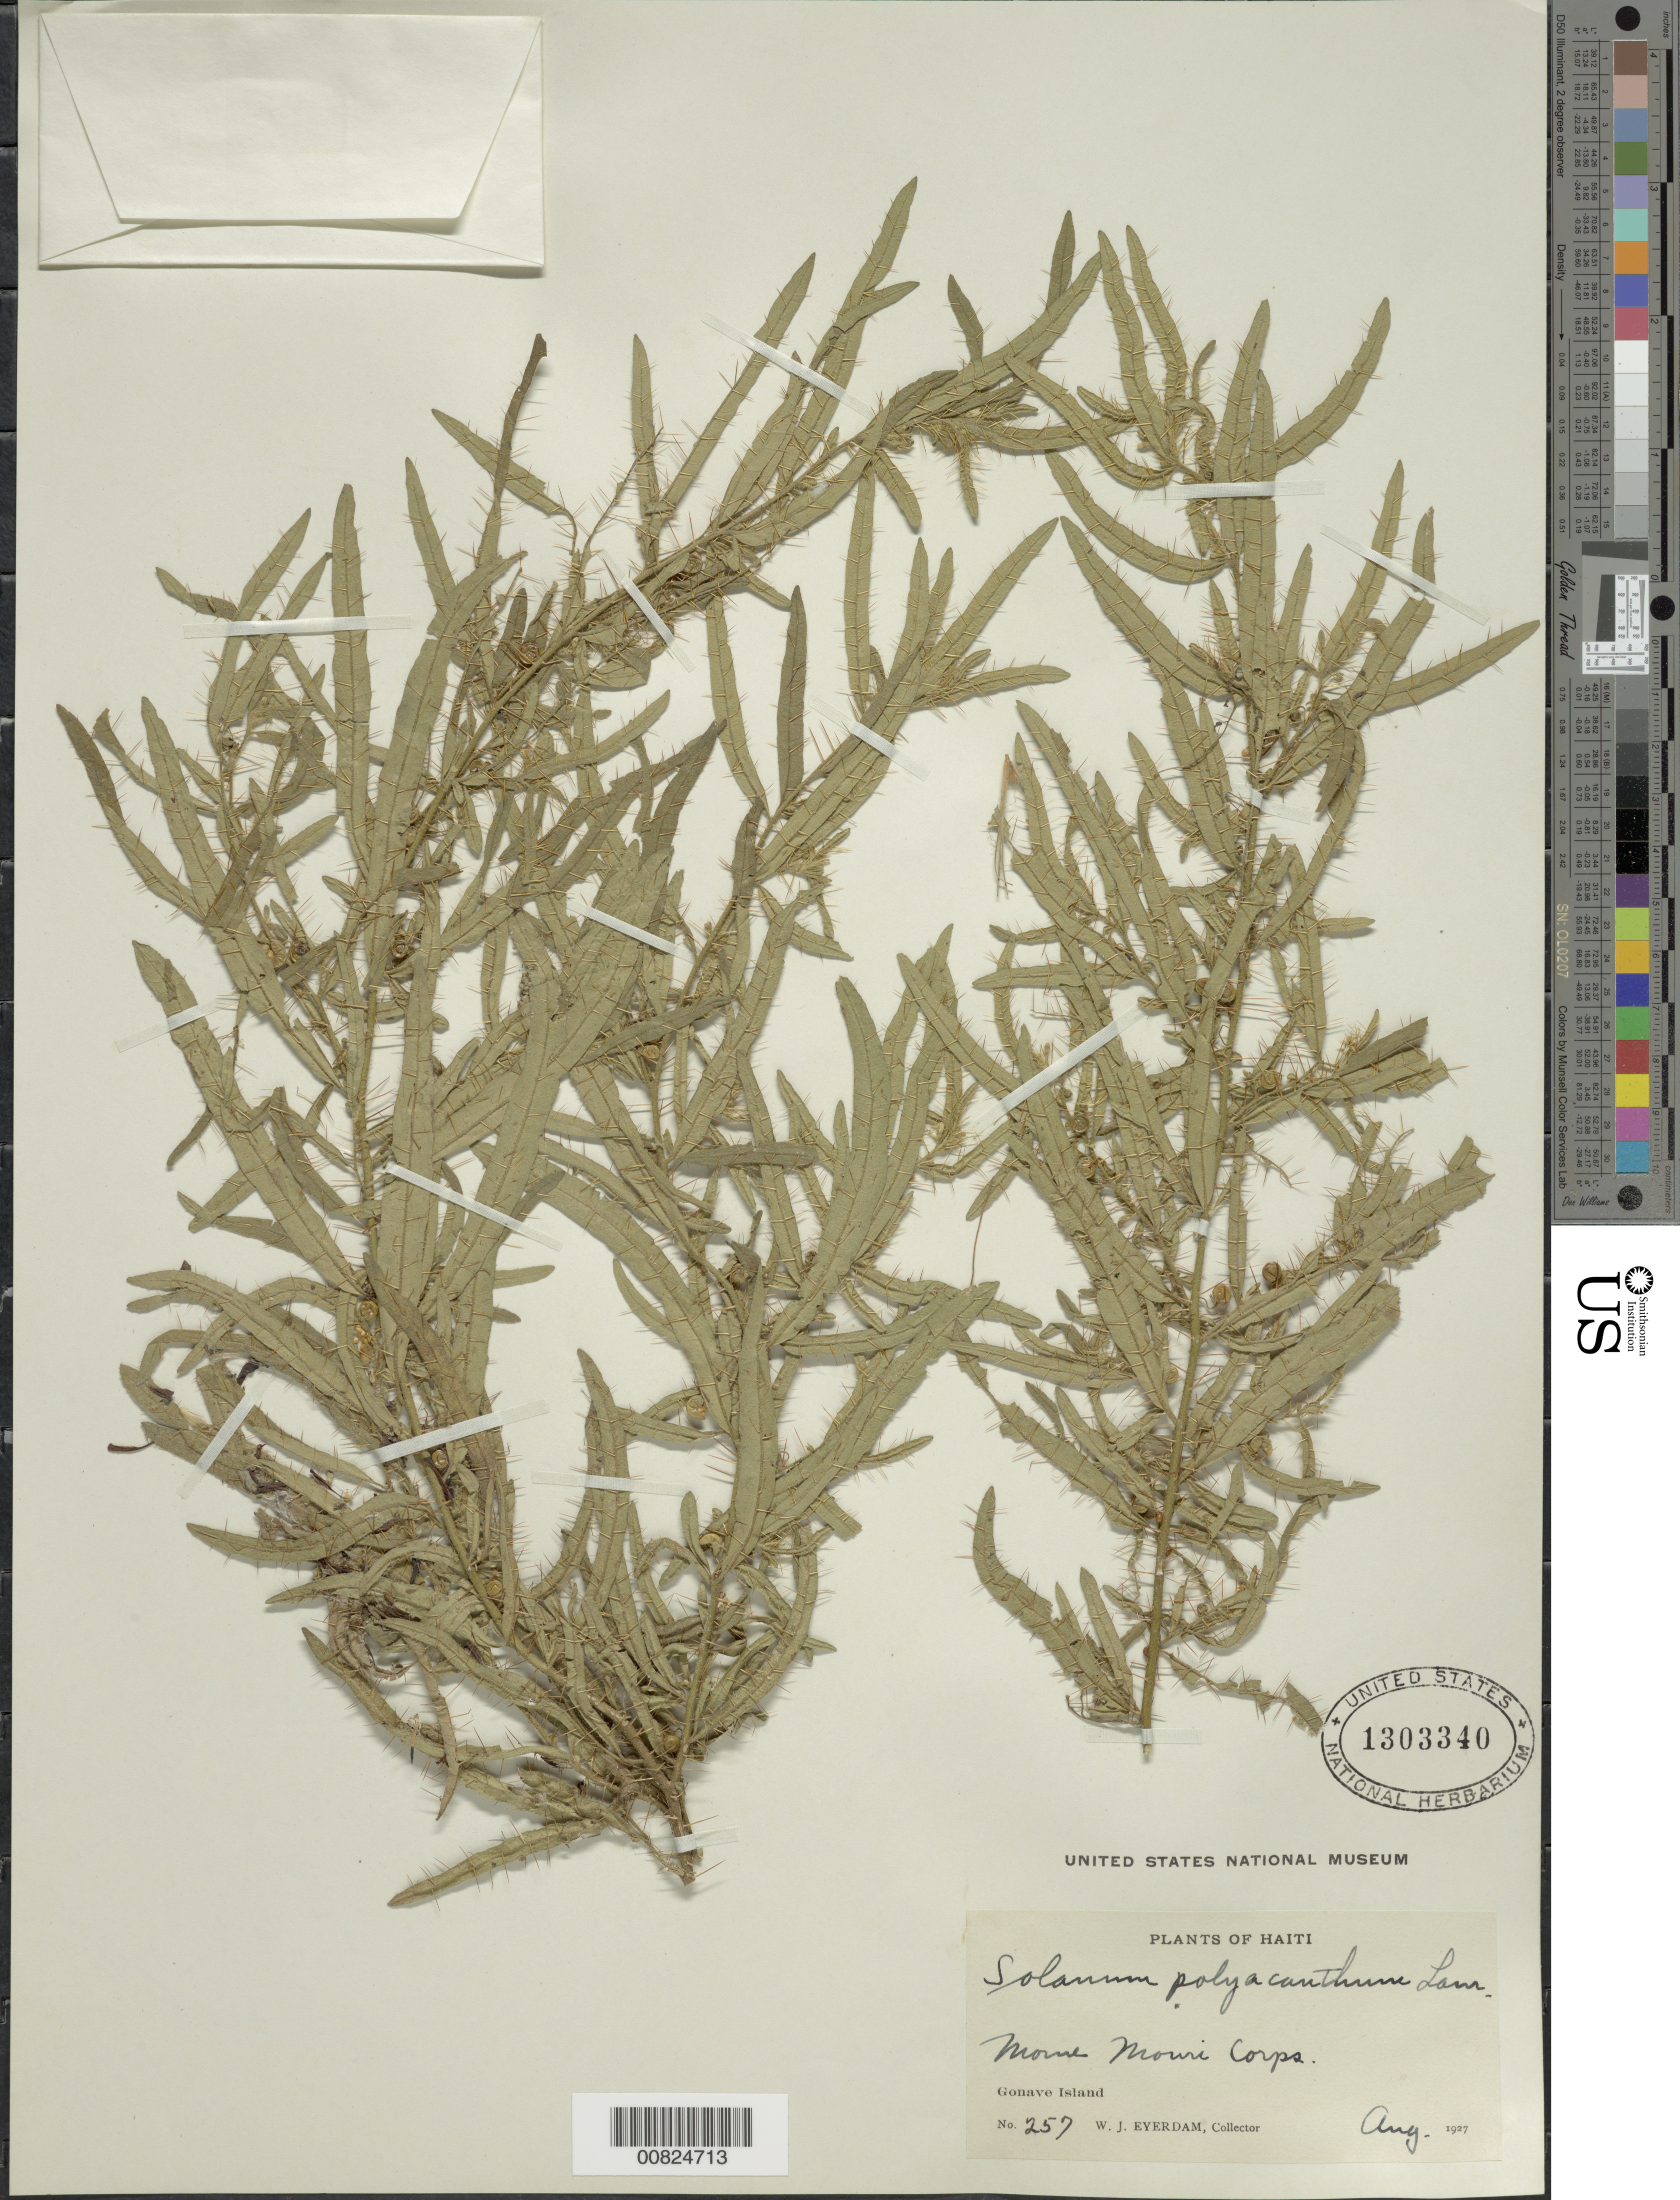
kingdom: Plantae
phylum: Tracheophyta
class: Magnoliopsida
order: Solanales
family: Solanaceae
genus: Solanum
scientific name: Solanum polycanthum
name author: Lam.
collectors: W. J. Eyerdam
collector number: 257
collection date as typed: Aug 1927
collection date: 1927-08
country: Haiti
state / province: Ouest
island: Île de la Gonâve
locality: Morne Mouri Corps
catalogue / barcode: US 1303340